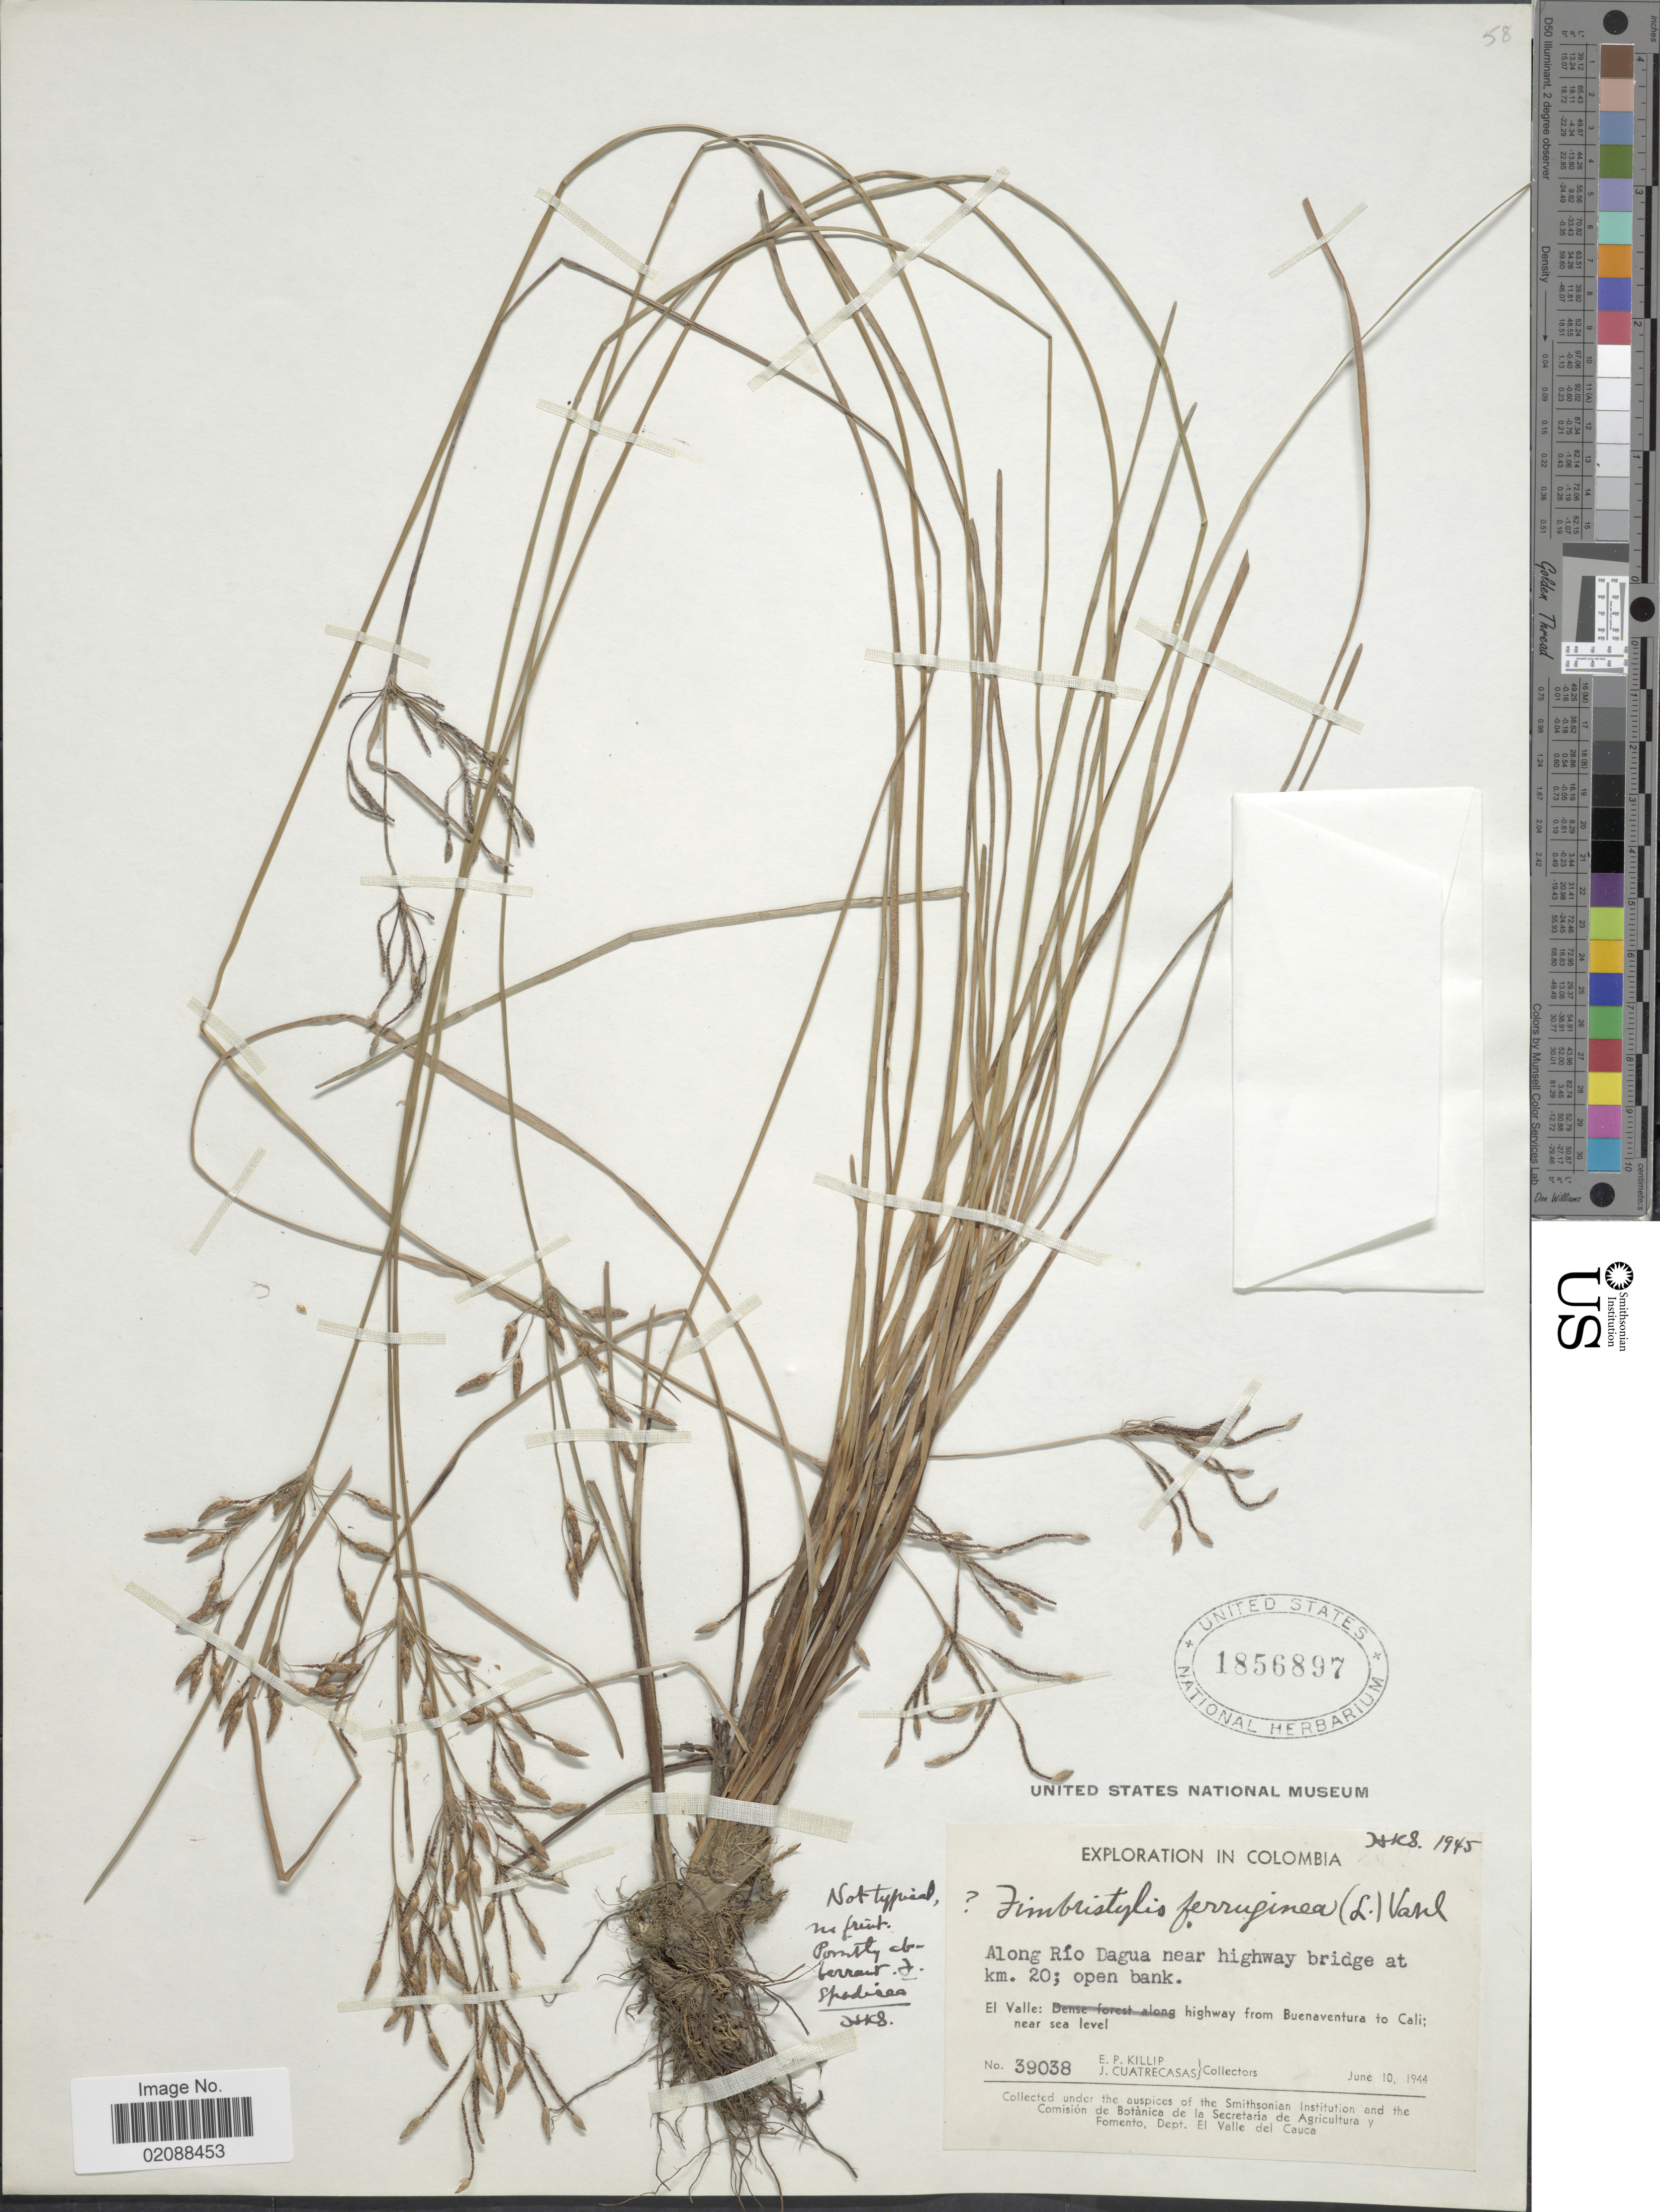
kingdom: Plantae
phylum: Tracheophyta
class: Liliopsida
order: Poales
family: Cyperaceae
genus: Fimbristylis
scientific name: Fimbristylis ferruginea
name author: (L.) Vahl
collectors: E. P. Killip & J. Cuatrecasas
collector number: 39038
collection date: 1944-06-10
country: Colombia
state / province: Valle del Cauca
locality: Along Rio Dagua near highway bridge at km. 20. El valle: highway from Buenaventura to Cali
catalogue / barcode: US 1856897